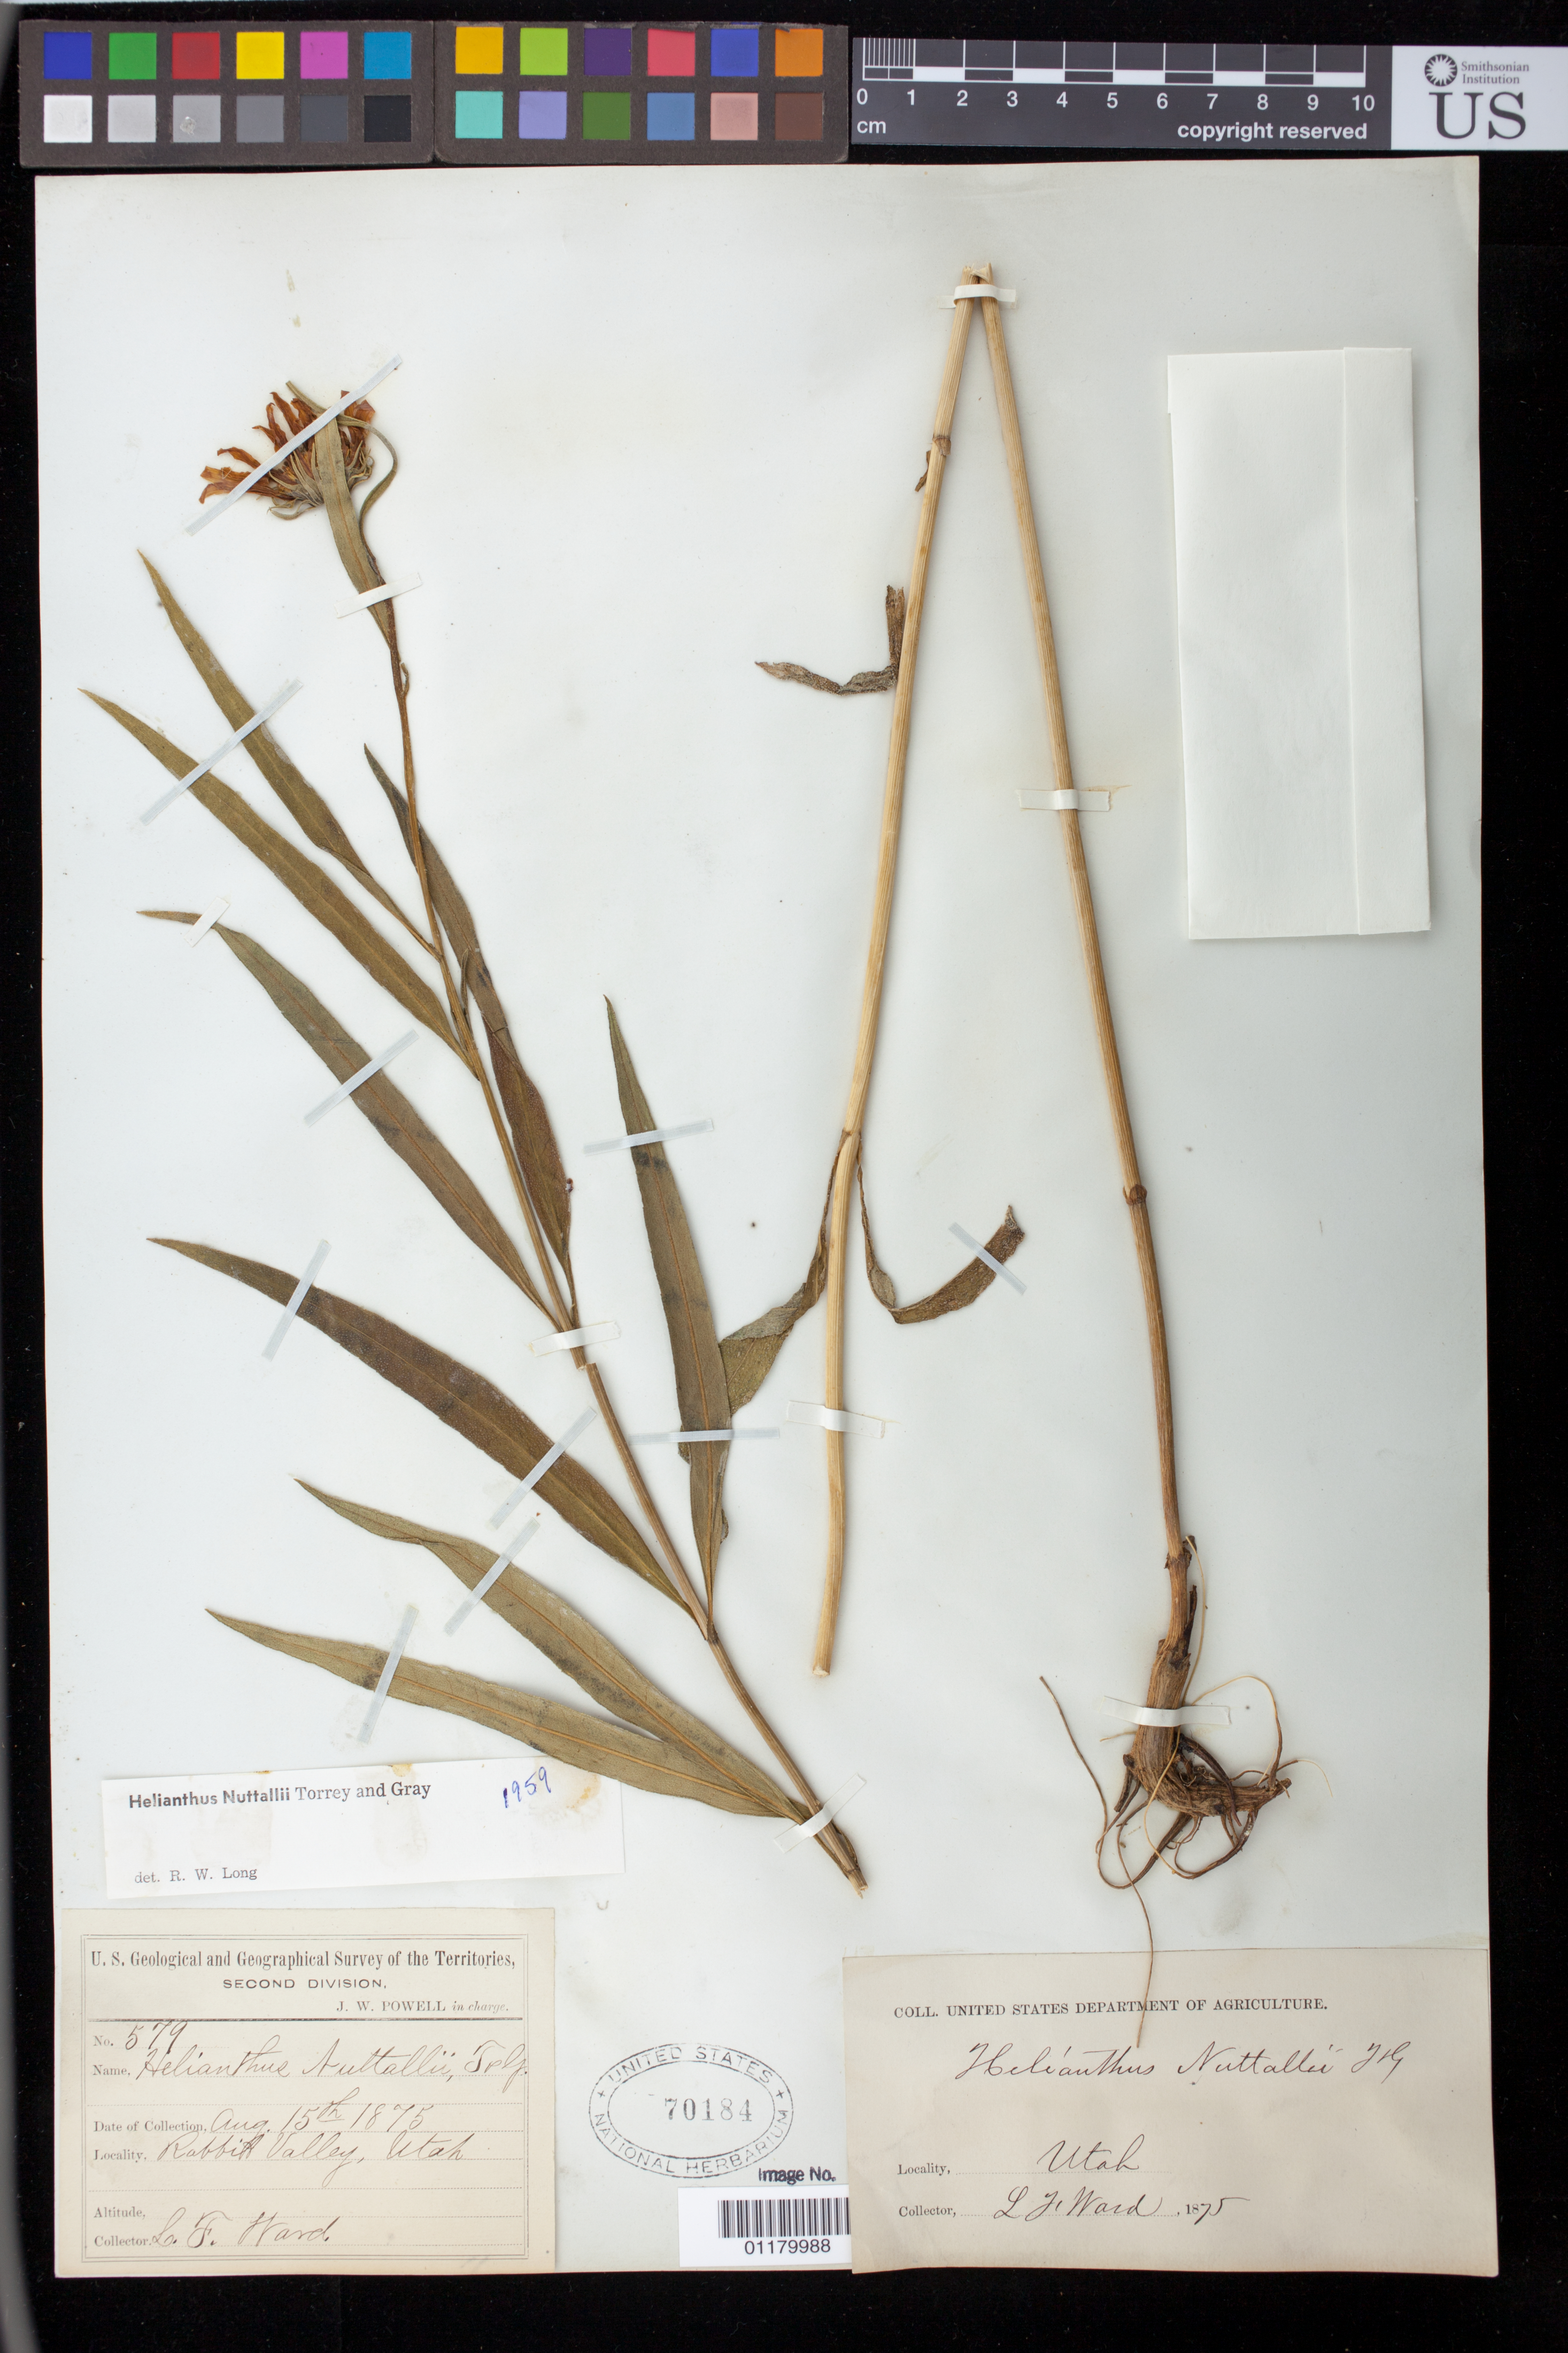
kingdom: Plantae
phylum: Tracheophyta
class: Magnoliopsida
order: Asterales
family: Asteraceae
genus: Helianthus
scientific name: Helianthus nuttallii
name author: Torr. & A. Gray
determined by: Long, R. W.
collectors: L. F. Ward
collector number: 579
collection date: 1875-08-15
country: United States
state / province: Utah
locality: Rabbit Valley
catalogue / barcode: US 70184